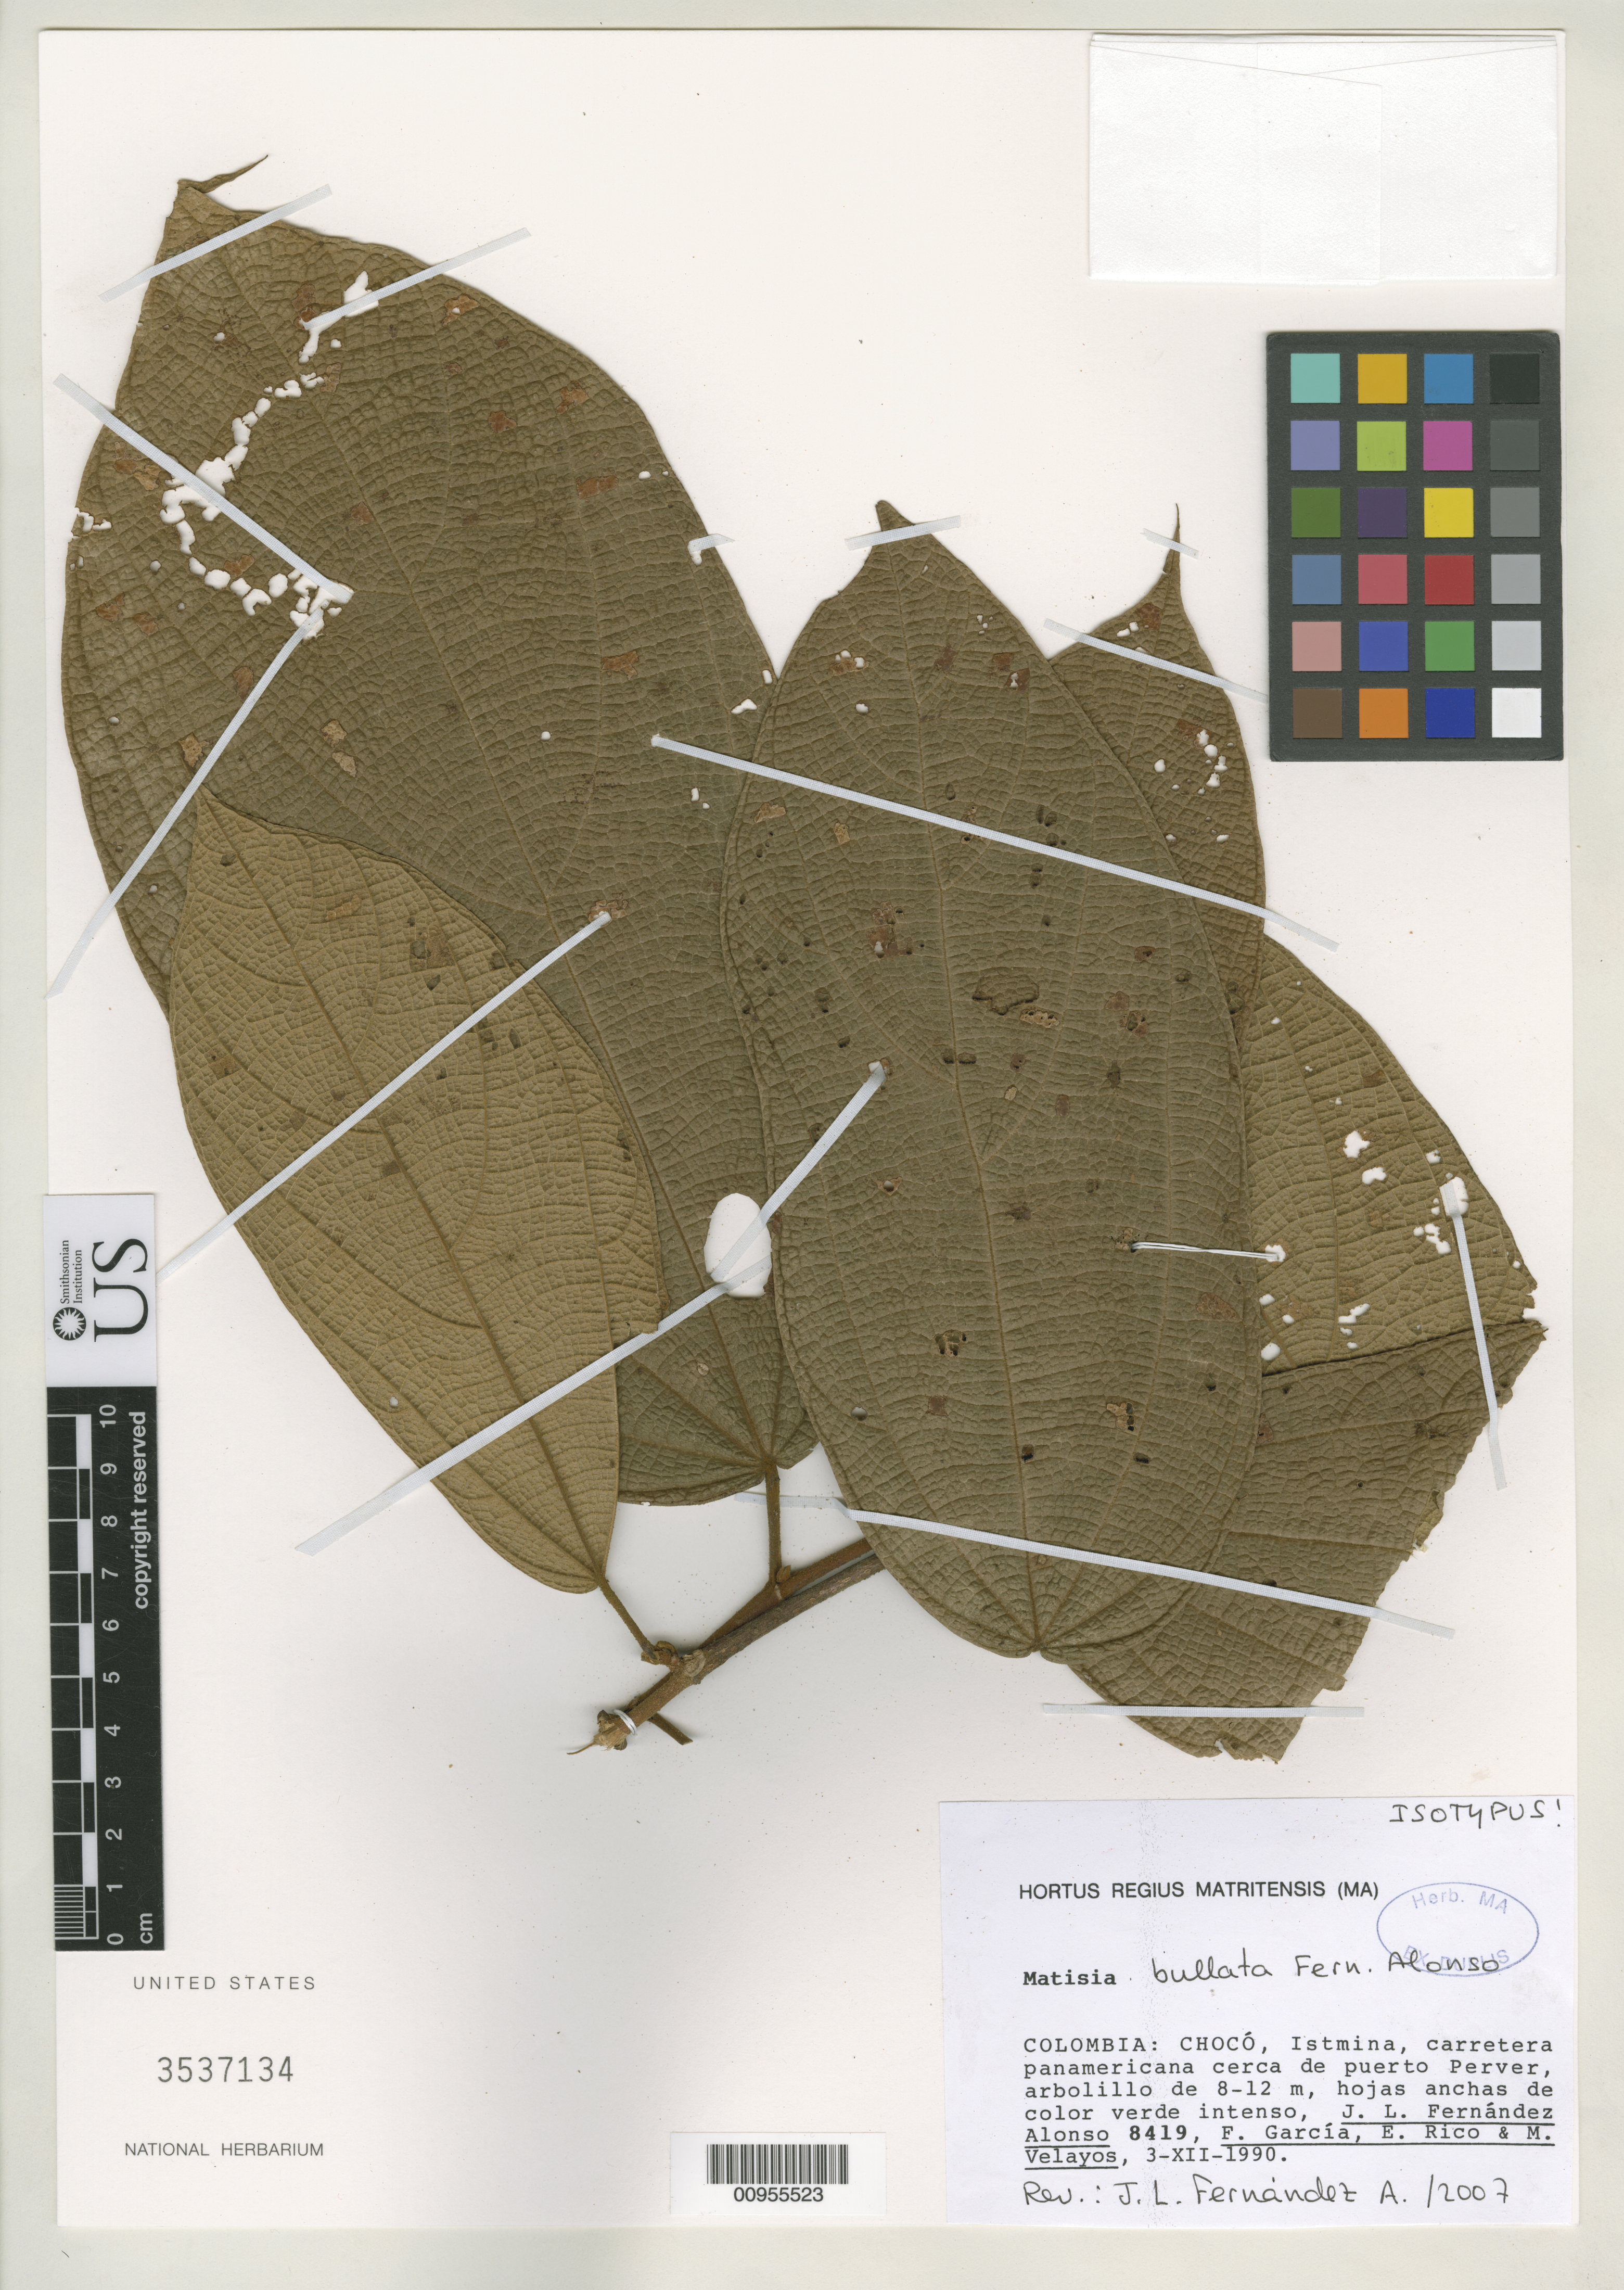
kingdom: Plantae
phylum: Tracheophyta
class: Magnoliopsida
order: Malvales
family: Malvaceae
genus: Matisia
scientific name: Matisia bullata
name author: Fern. Alonso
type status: Isotype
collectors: J. L. Fernández-Alonso, F. Garcia, E. Rico & M. Velayos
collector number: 8419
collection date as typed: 03 Dec 1990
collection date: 1990-12-03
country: Colombia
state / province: Chocó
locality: Chocó, Istmina, carretera panamericana cerca de puerto Perver.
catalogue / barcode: US 3537134